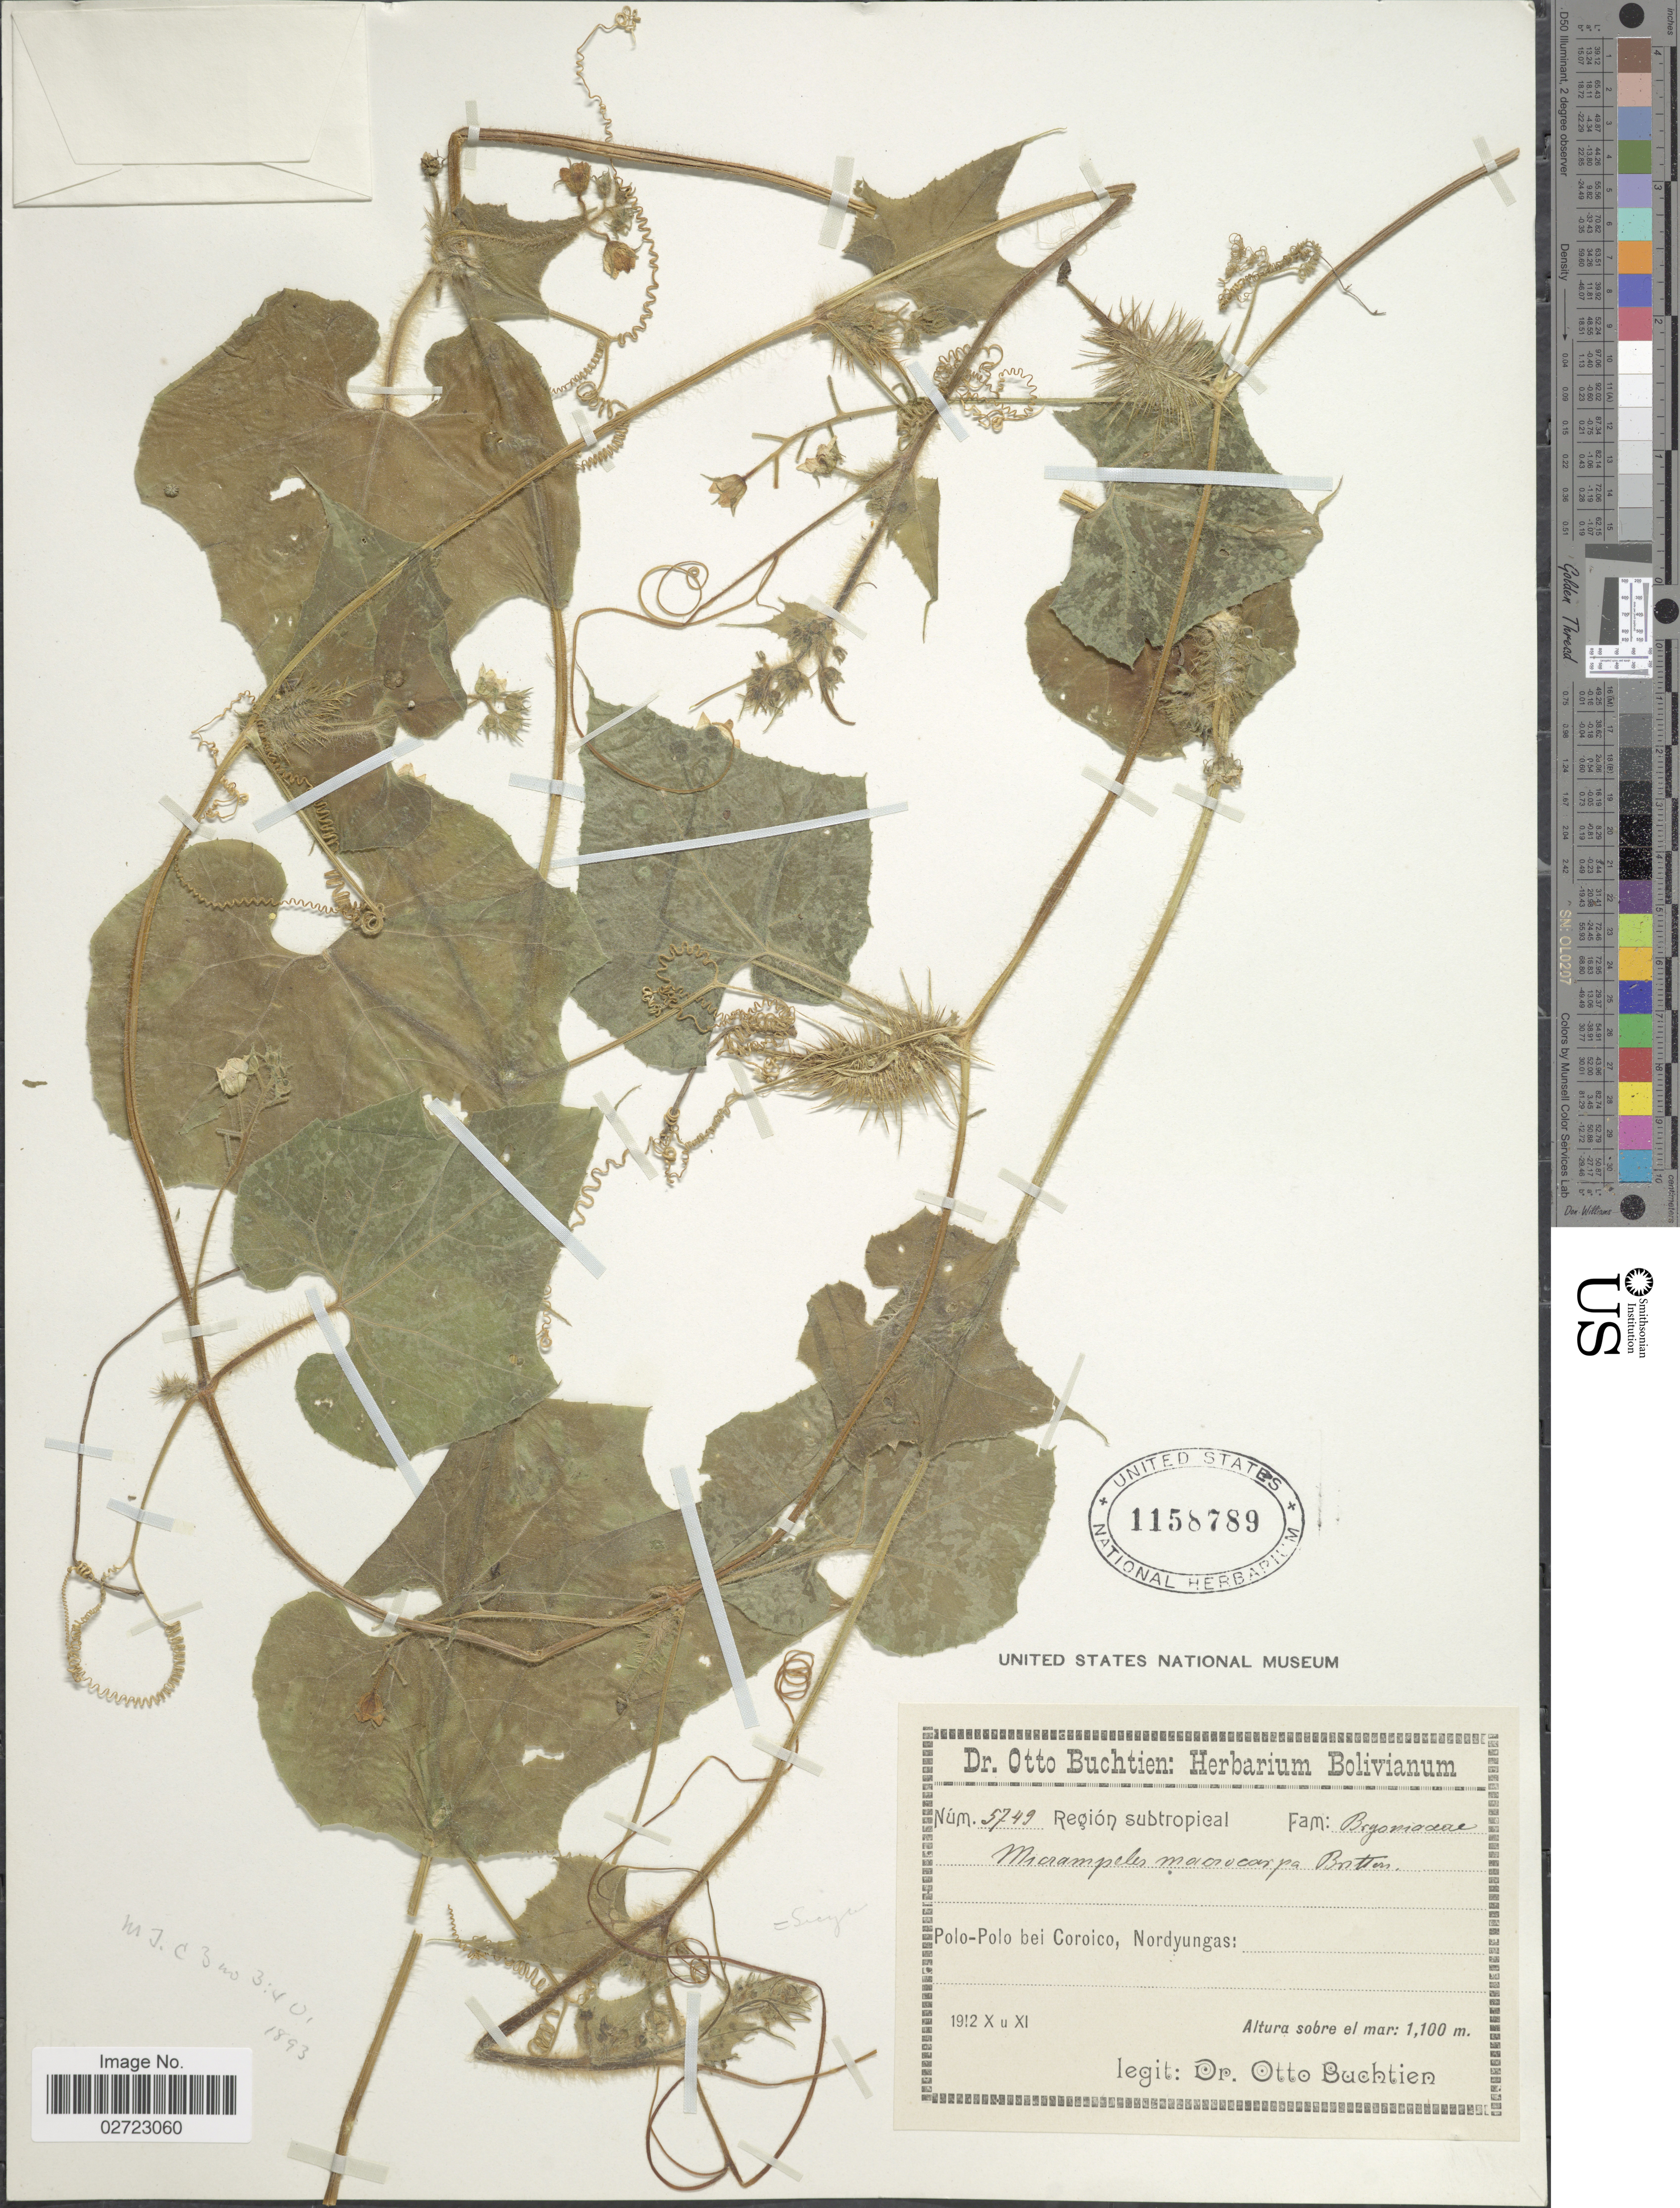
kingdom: Plantae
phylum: Tracheophyta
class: Magnoliopsida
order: Cucurbitales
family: Cucurbitaceae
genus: Echinopepon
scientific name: Echinopepon racemosus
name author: (Steud.) C. Jeffrey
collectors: O. Buchtien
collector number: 5749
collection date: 1912-10/1912-11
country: Bolivia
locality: Region subtropical, Polo-Polo bei Coroico, Nordyungas.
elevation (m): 1100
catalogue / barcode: US 1158789